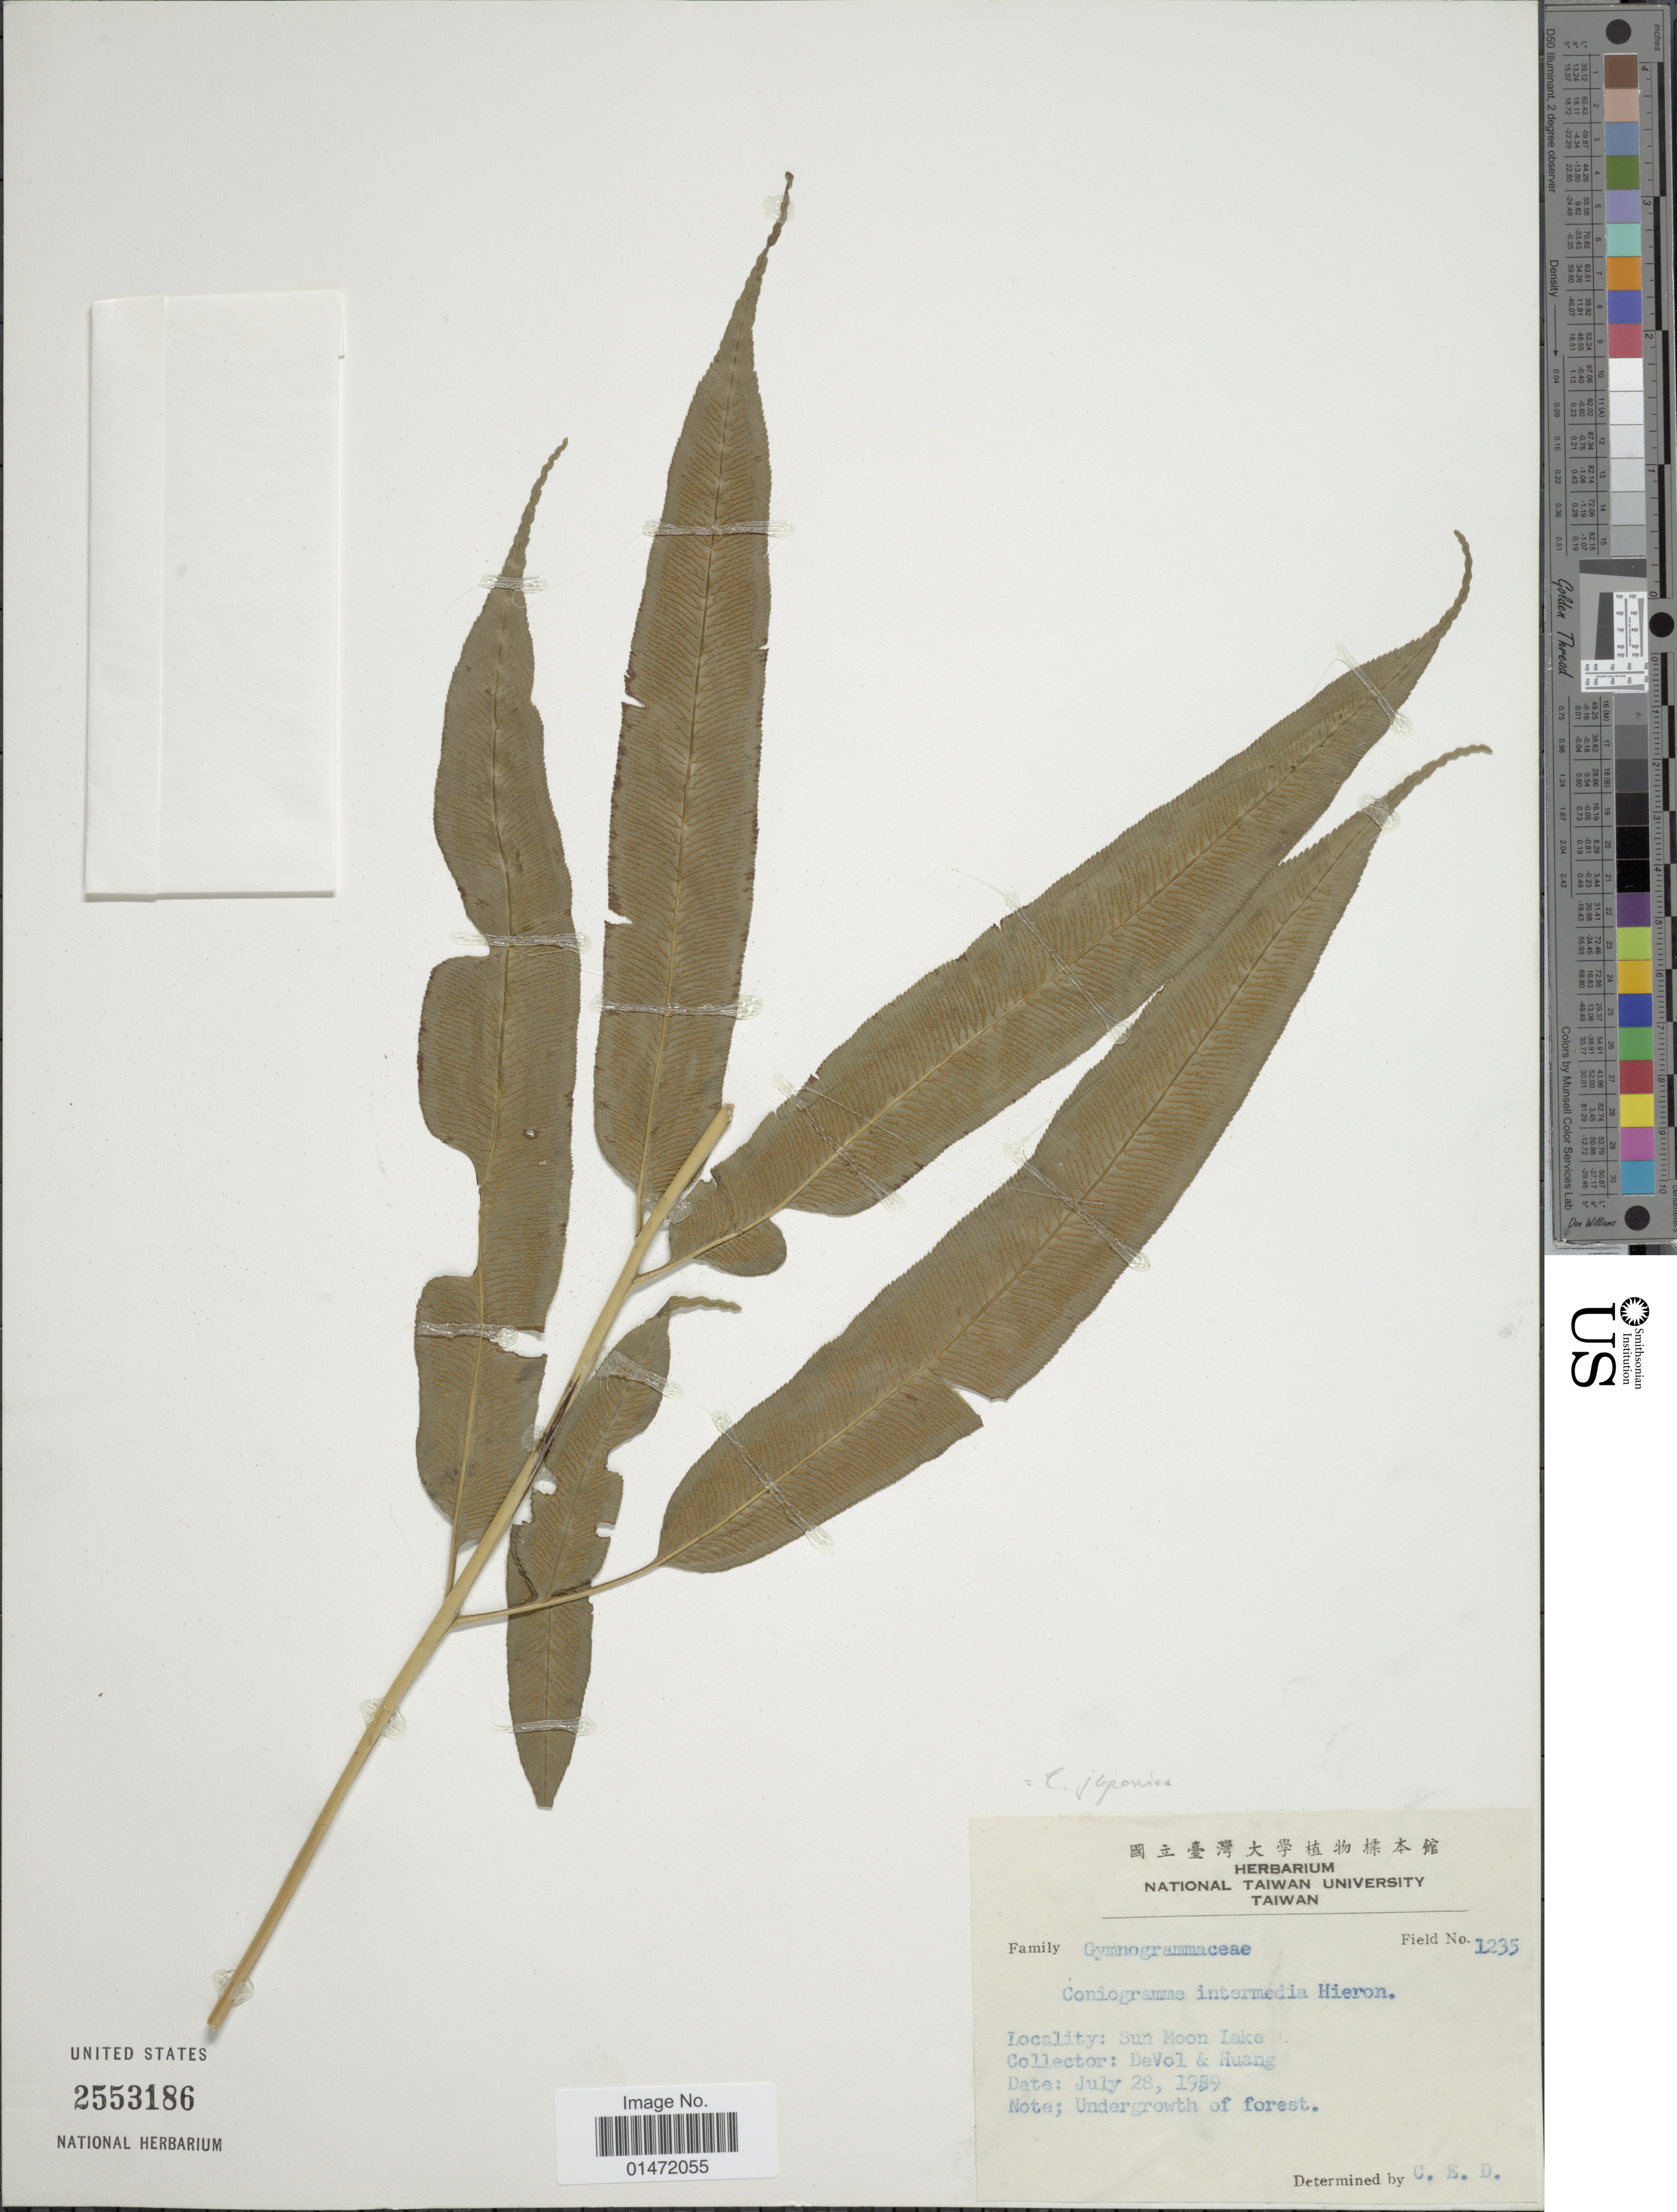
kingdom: Plantae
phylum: Tracheophyta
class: Polypodiopsida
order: Polypodiales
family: Pteridaceae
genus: Coniogramme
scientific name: Coniogramme intermedia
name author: Hieron.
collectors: C. E. De Vol & Huang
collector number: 1235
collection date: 1959-07-28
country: Taiwan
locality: Sun Moon Lake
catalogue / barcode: US 2553186